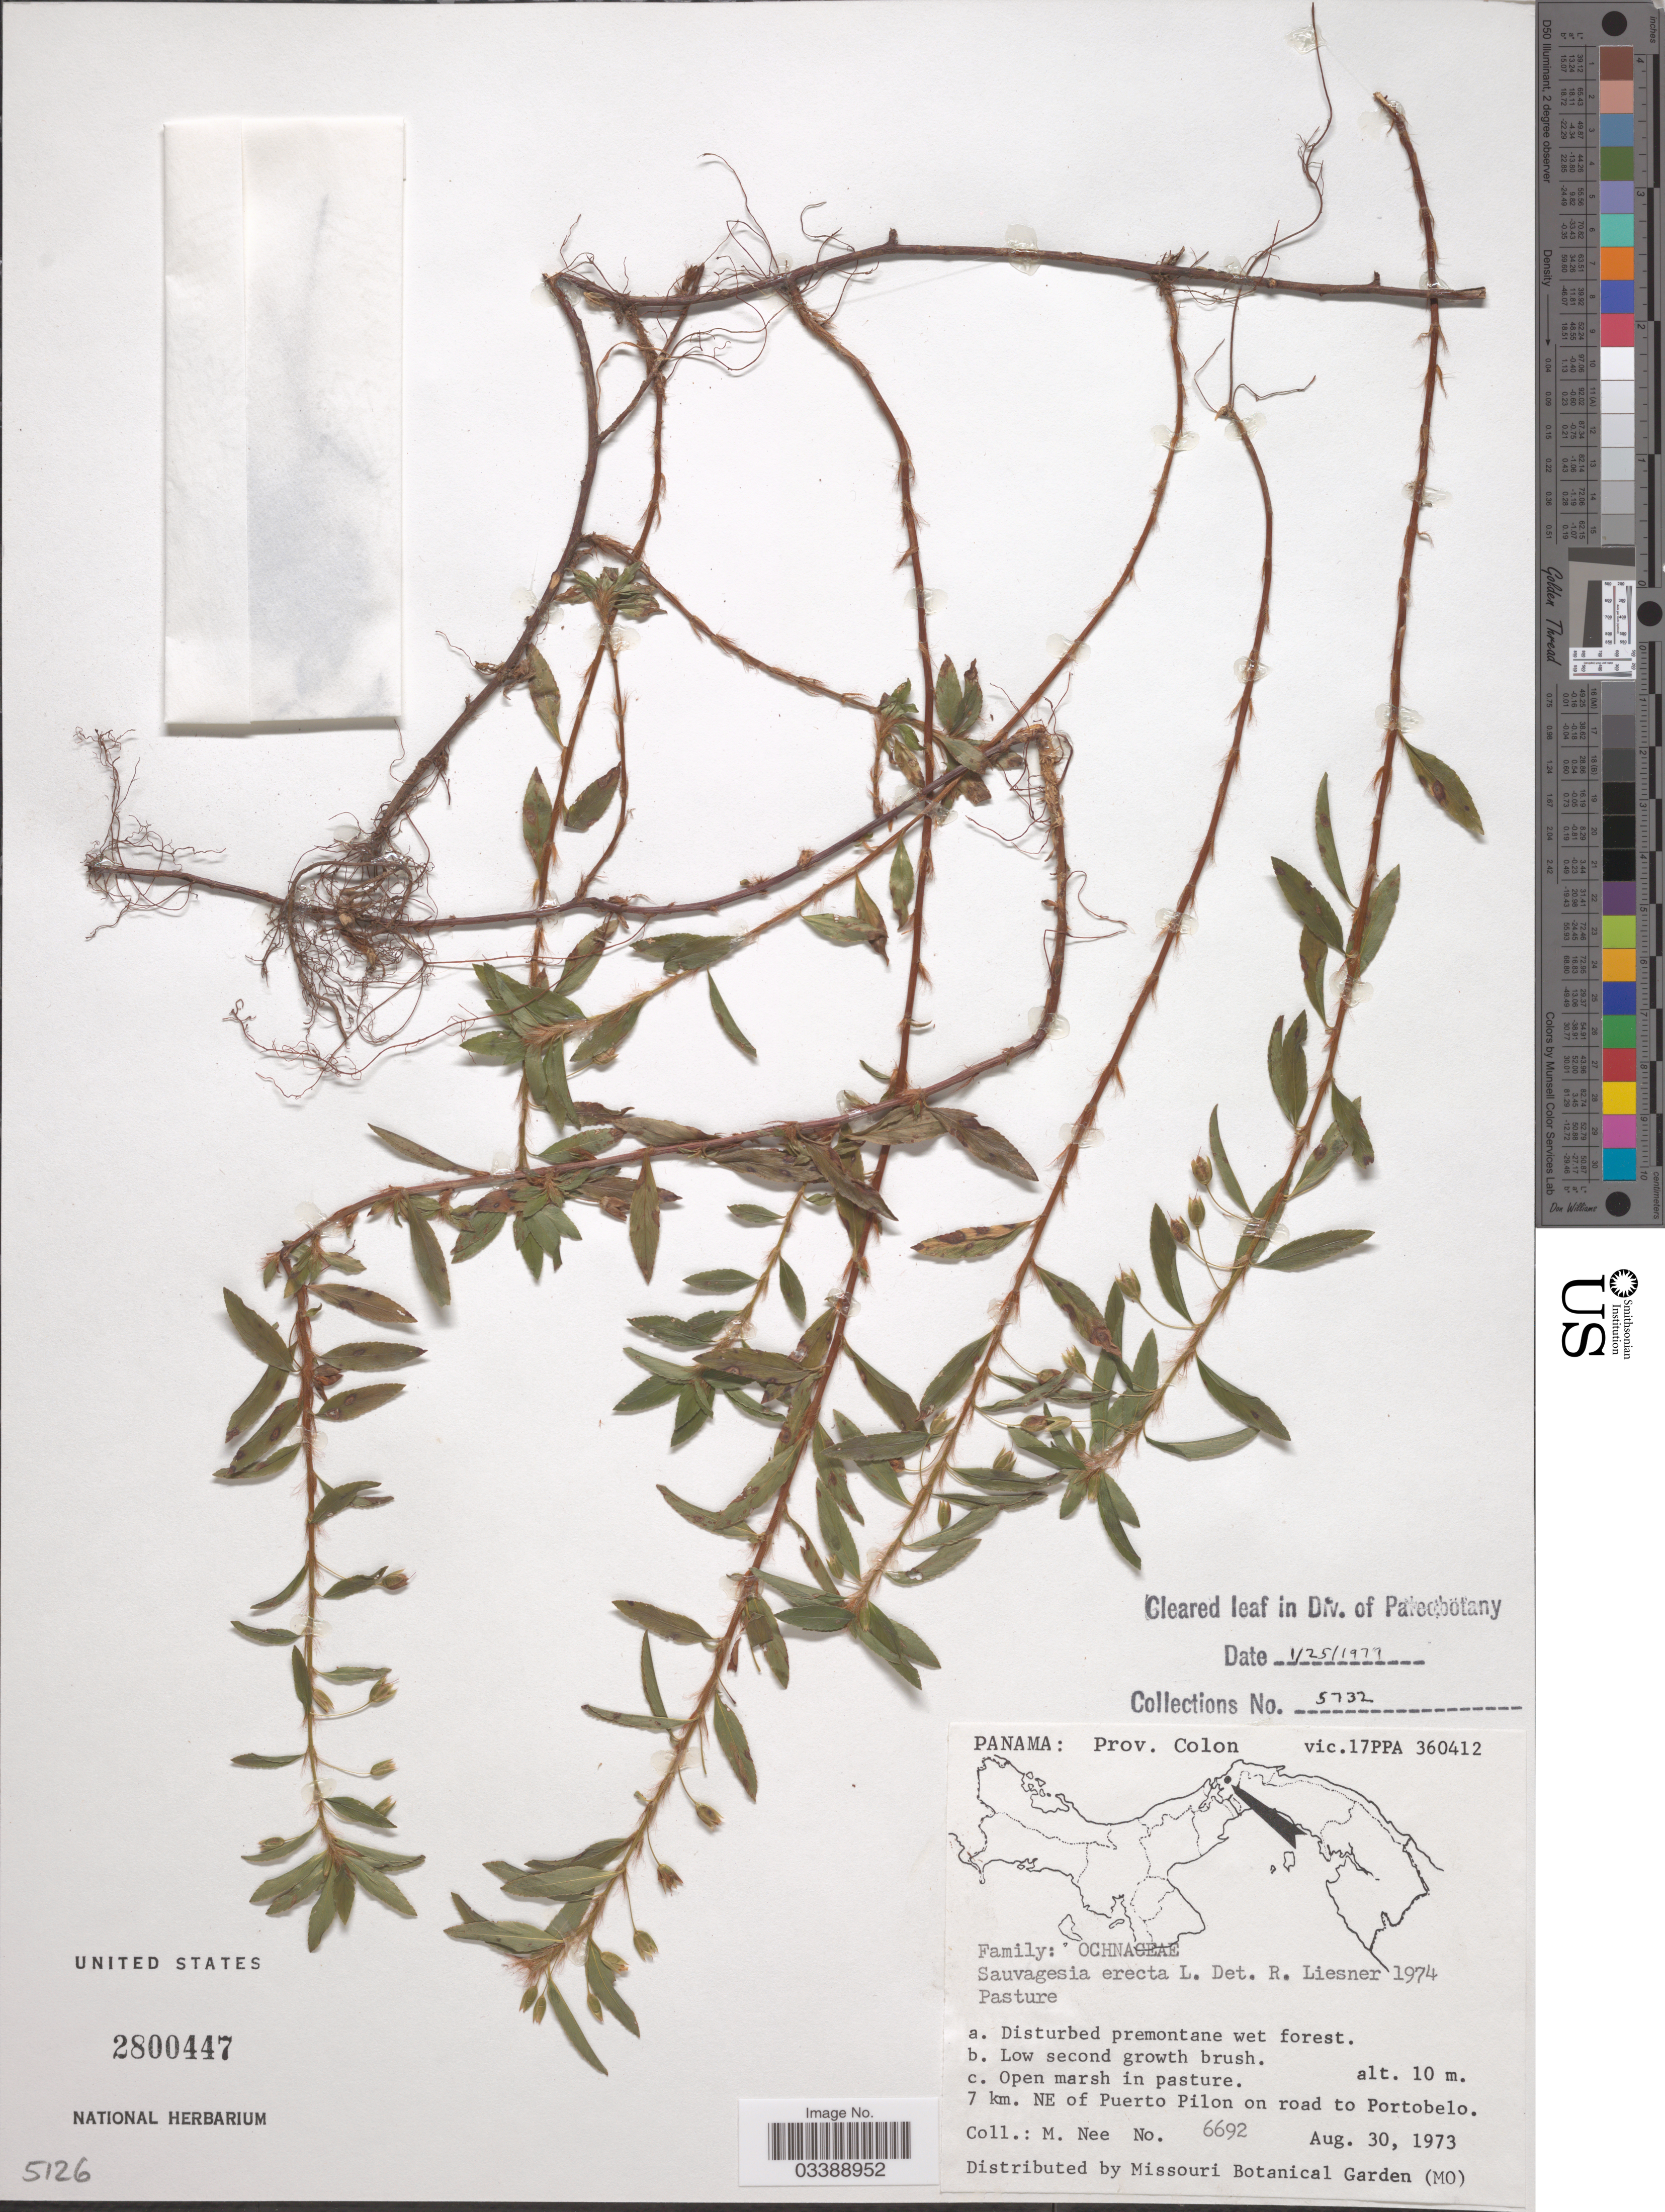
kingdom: Plantae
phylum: Tracheophyta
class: Magnoliopsida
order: Malpighiales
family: Ochnaceae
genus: Sauvagesia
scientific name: Sauvagesia erecta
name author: L.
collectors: M. Nee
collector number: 6692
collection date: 1973-08-30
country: Panama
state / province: Colón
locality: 7 km. NE of Puerto Pilon on road to Portobelo.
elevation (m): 10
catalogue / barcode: US 2800447